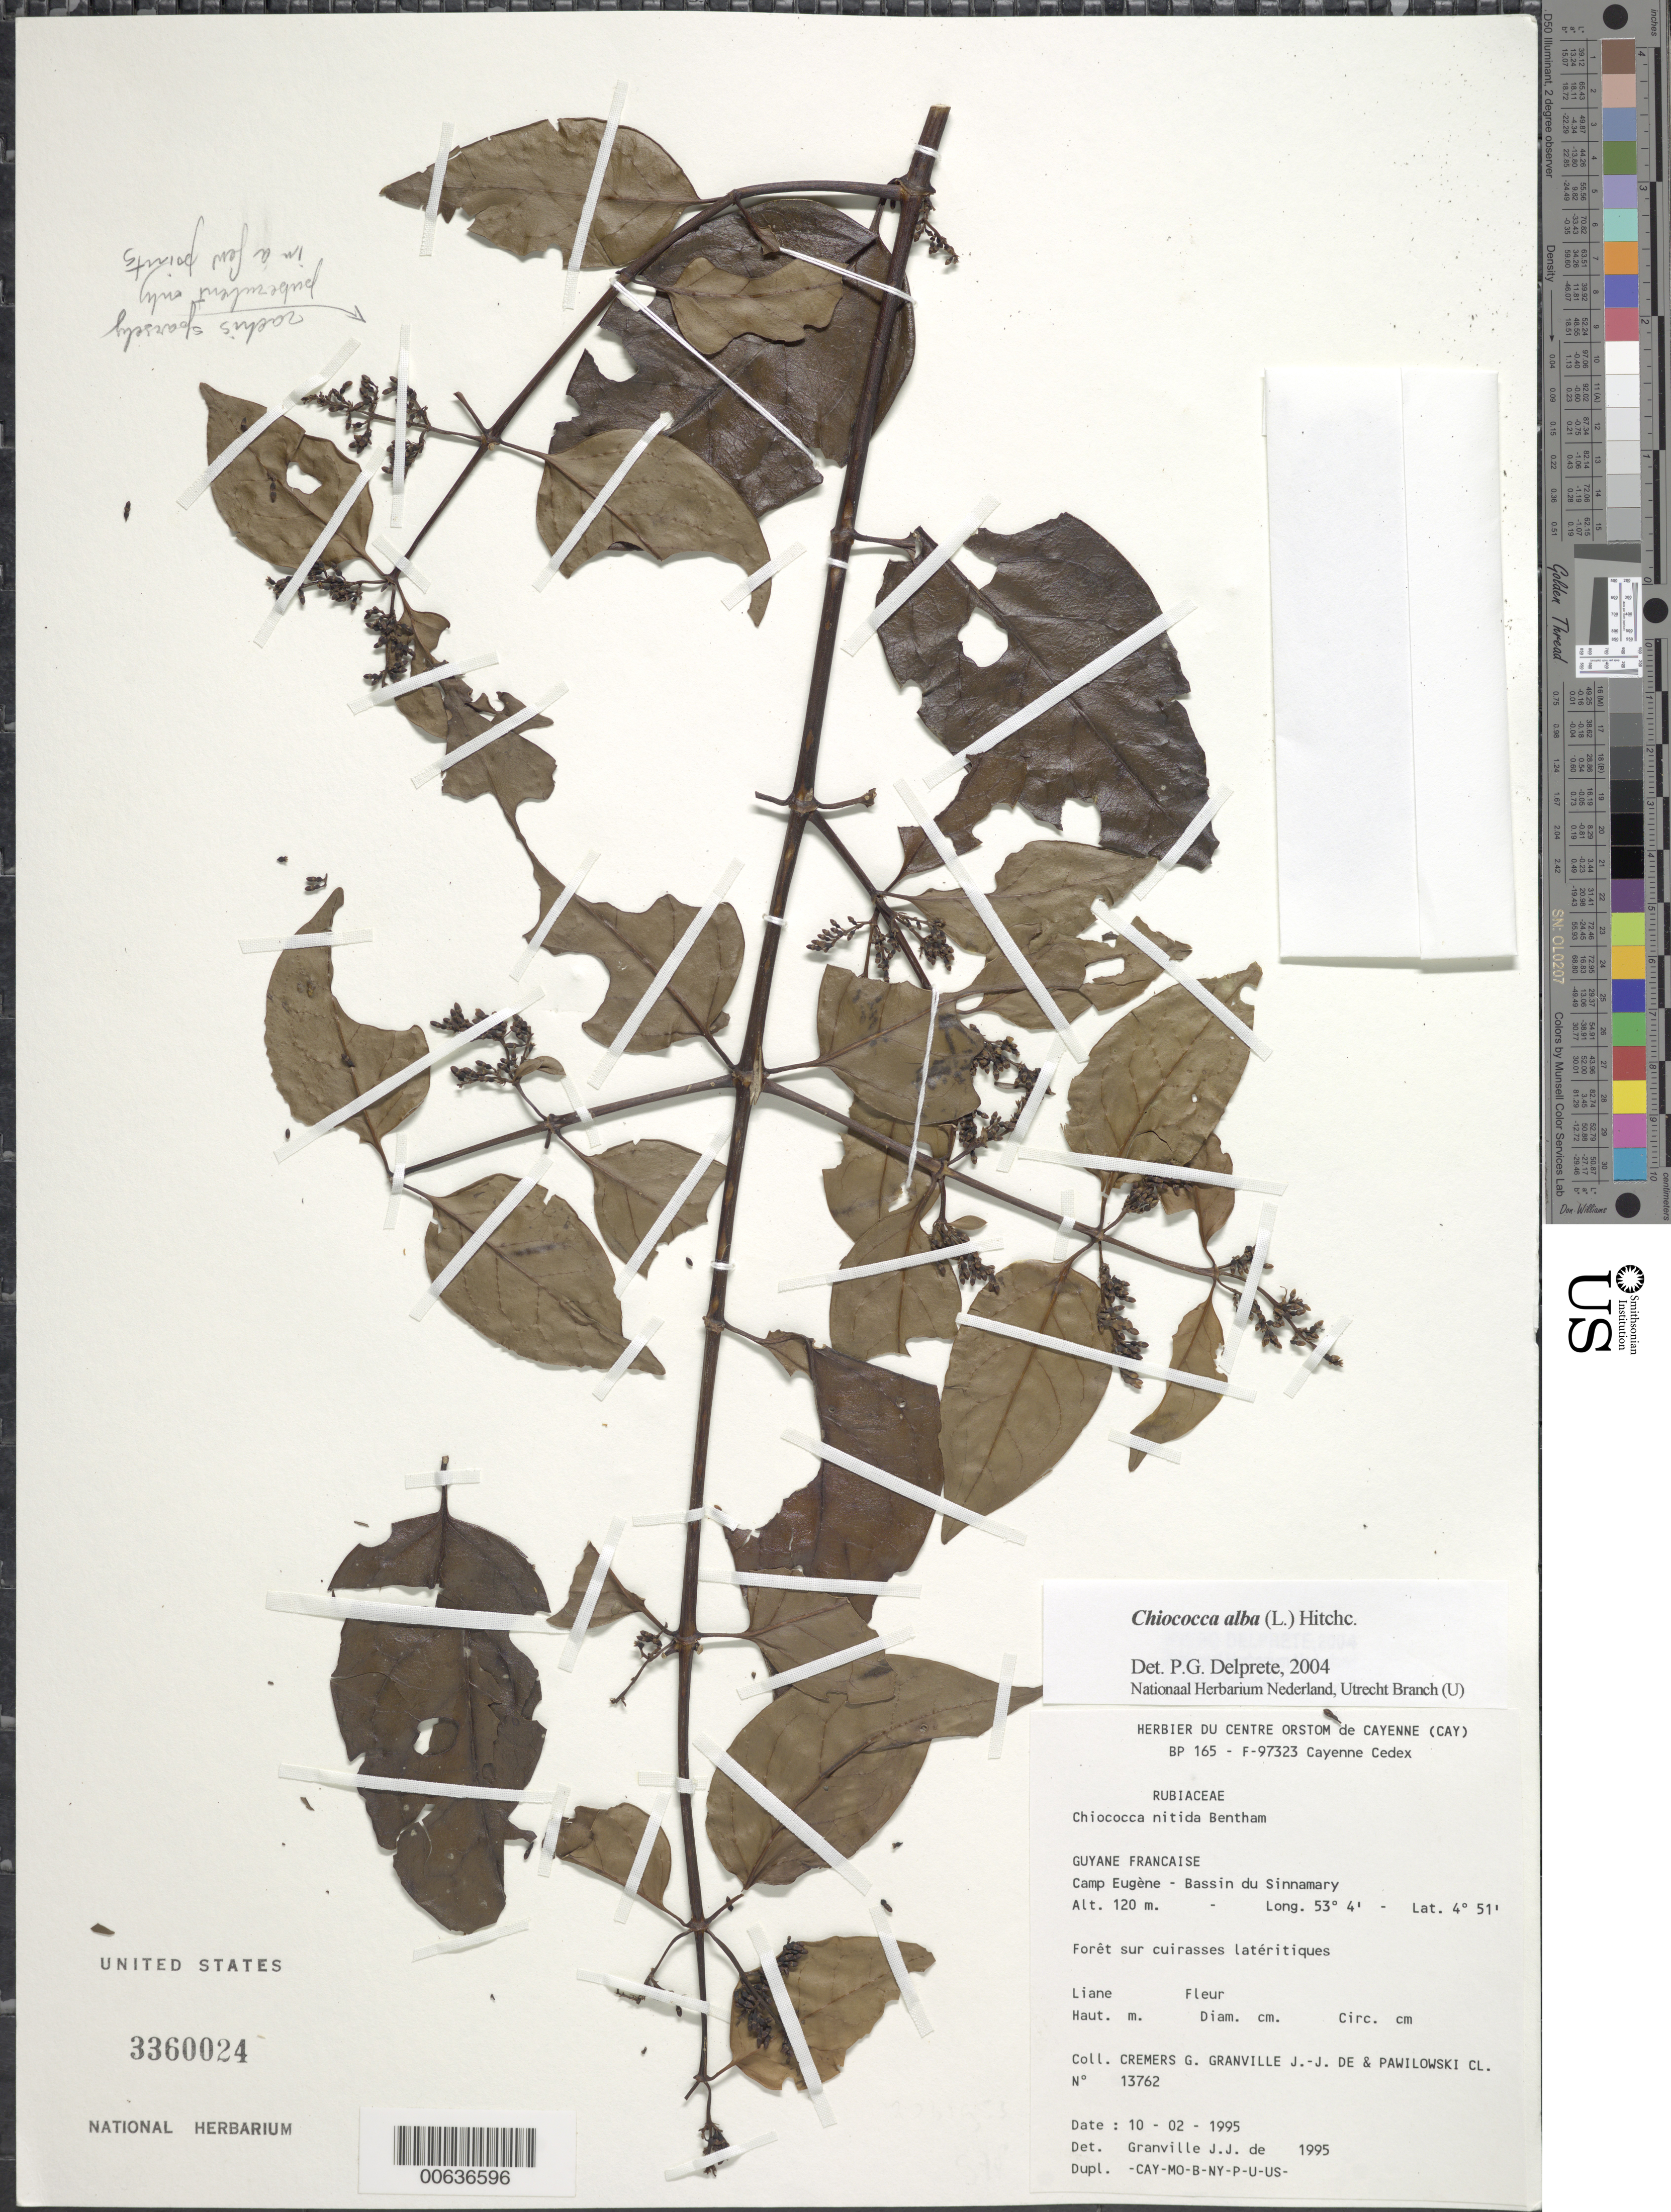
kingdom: Plantae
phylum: Tracheophyta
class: Magnoliopsida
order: Gentianales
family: Rubiaceae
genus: Chiococca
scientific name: Chiococca alba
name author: (L.) Hitchc.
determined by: Delprete, P. G., Herb. de Guyane Cay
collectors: G. Cremers, J.-J. de Granville & C. Pawilowski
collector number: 13762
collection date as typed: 10-Feb-95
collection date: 1995-02-10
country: French Guiana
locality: Camp Eugène, Bassin du Sinnamary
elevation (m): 120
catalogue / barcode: US 3360024